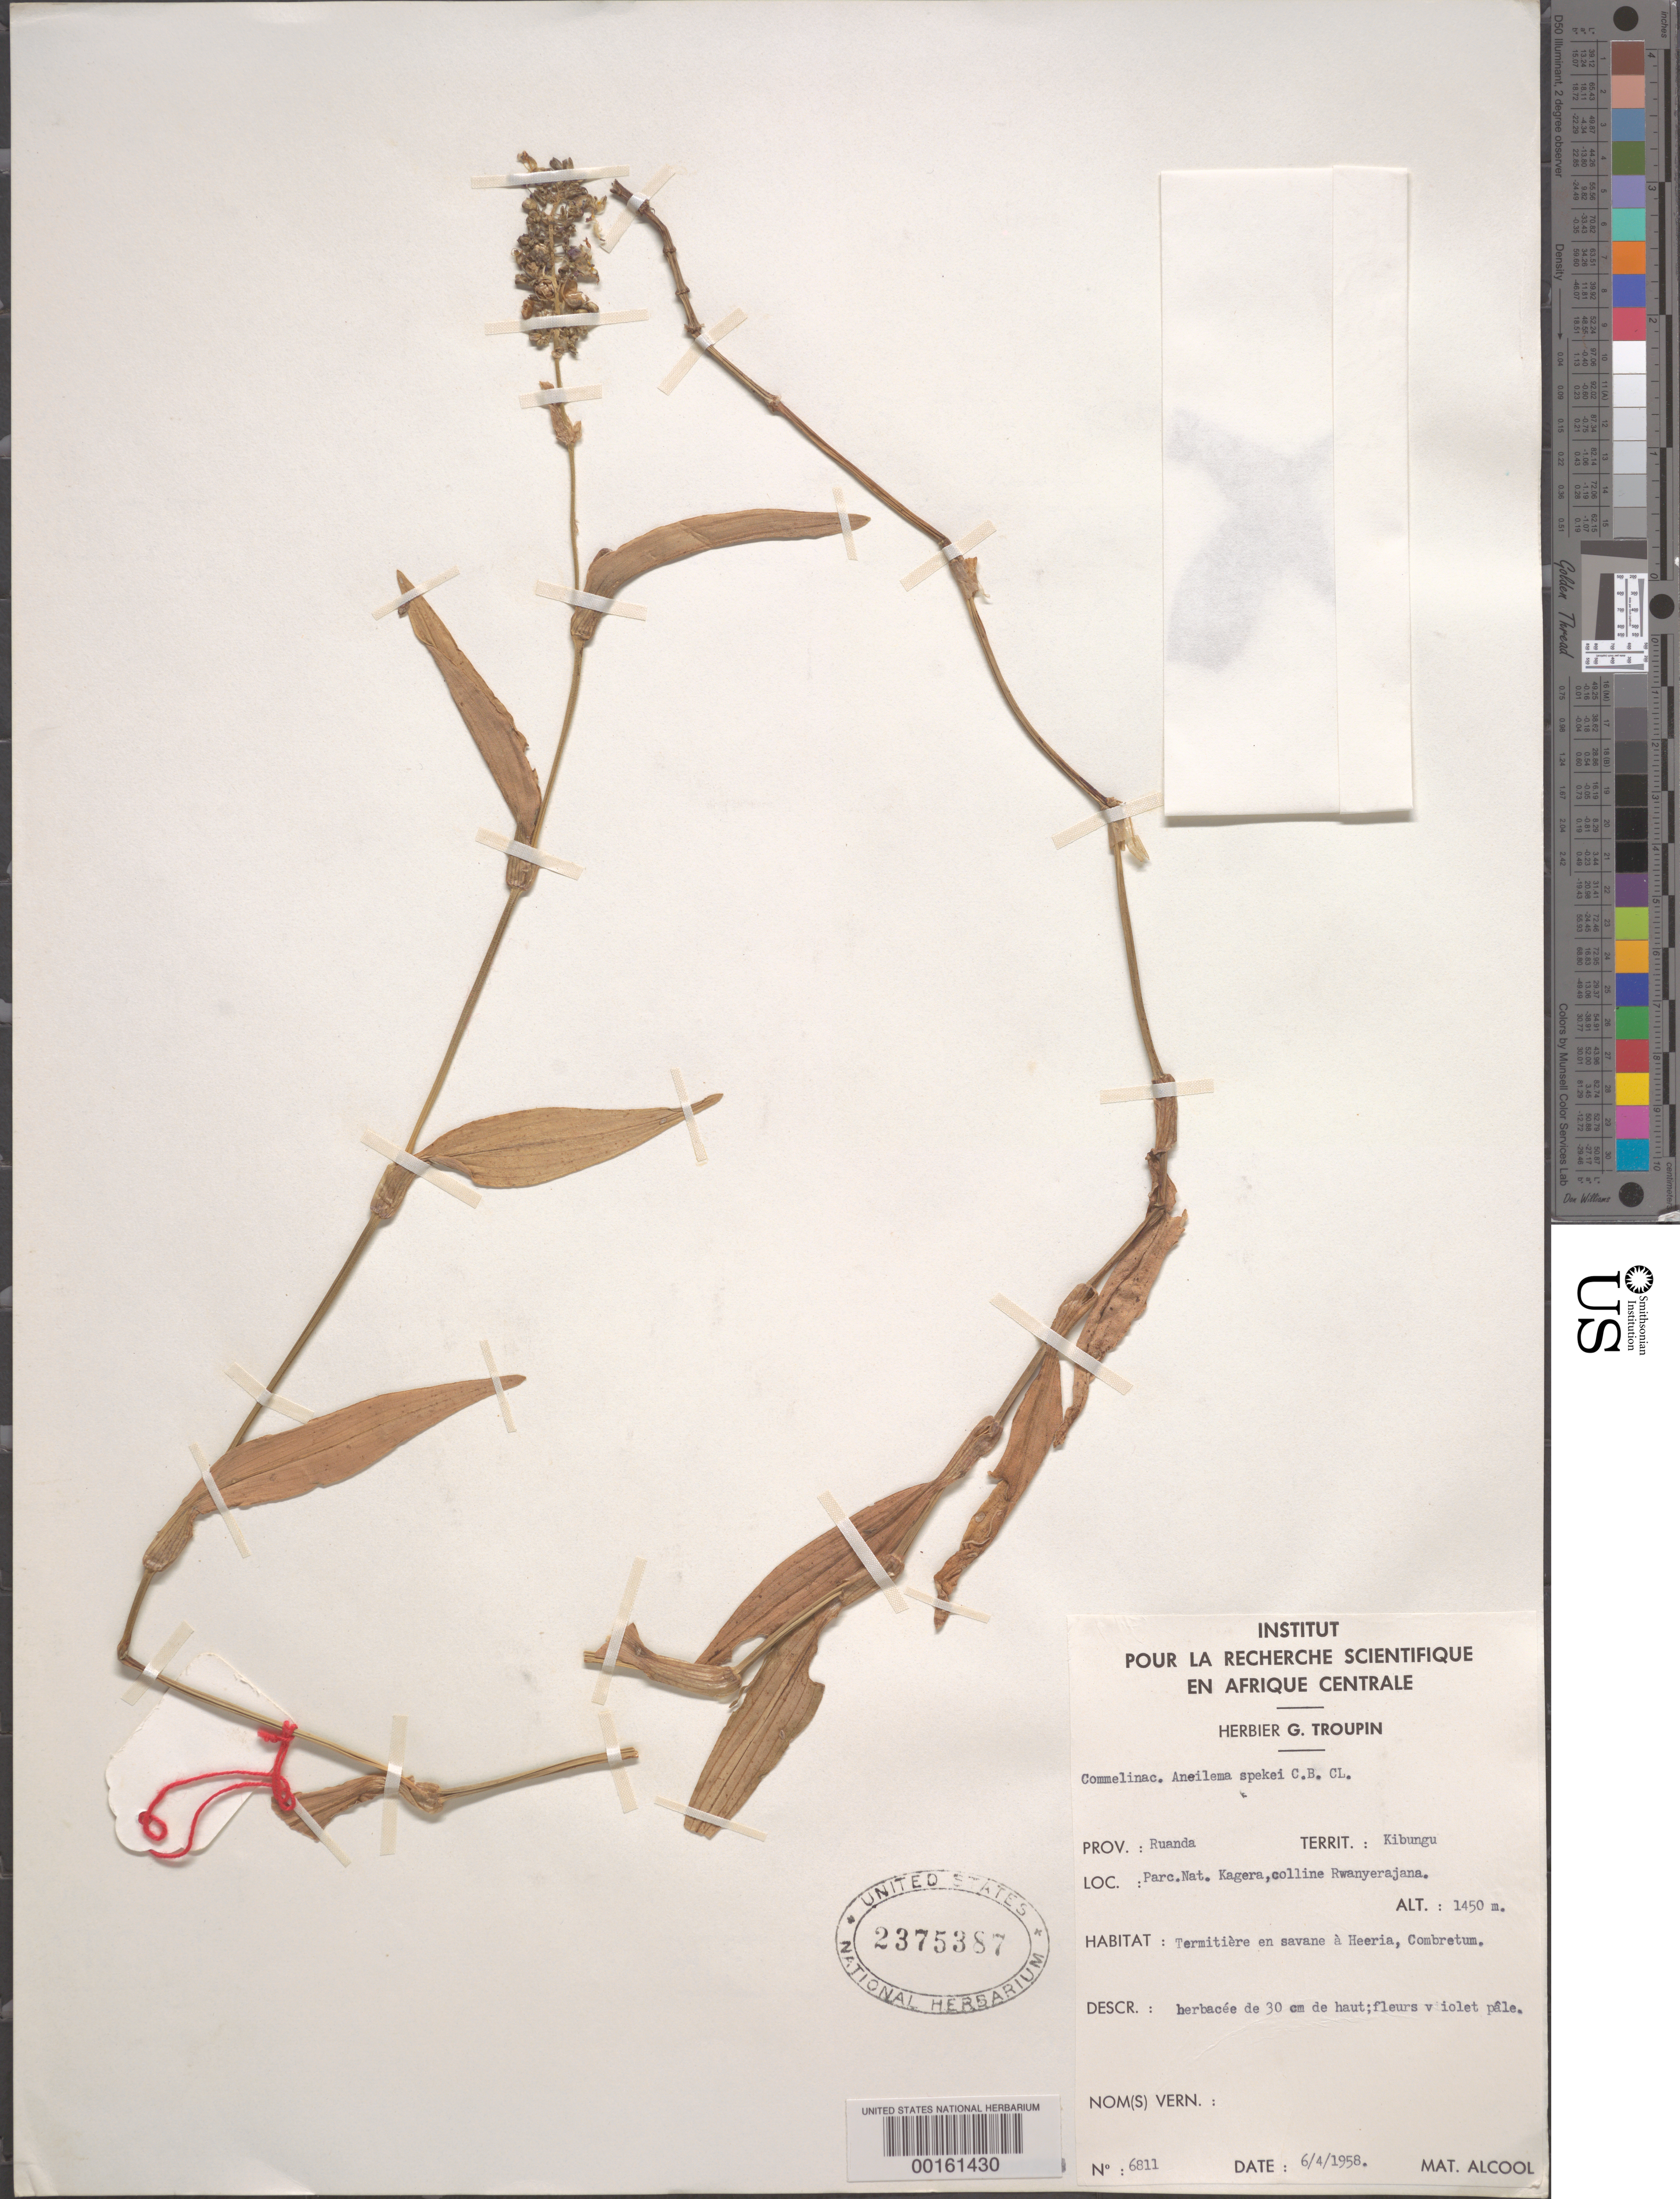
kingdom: Plantae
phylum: Tracheophyta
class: Liliopsida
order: Commelinales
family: Commelinaceae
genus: Aneilema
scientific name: Aneilema spekei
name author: C.B. Clarke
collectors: G. Troupin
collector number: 6811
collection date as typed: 06 Apr 1958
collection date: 1958-04-06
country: Rwanda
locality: Kagera national park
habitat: Savanna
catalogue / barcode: US 2375387